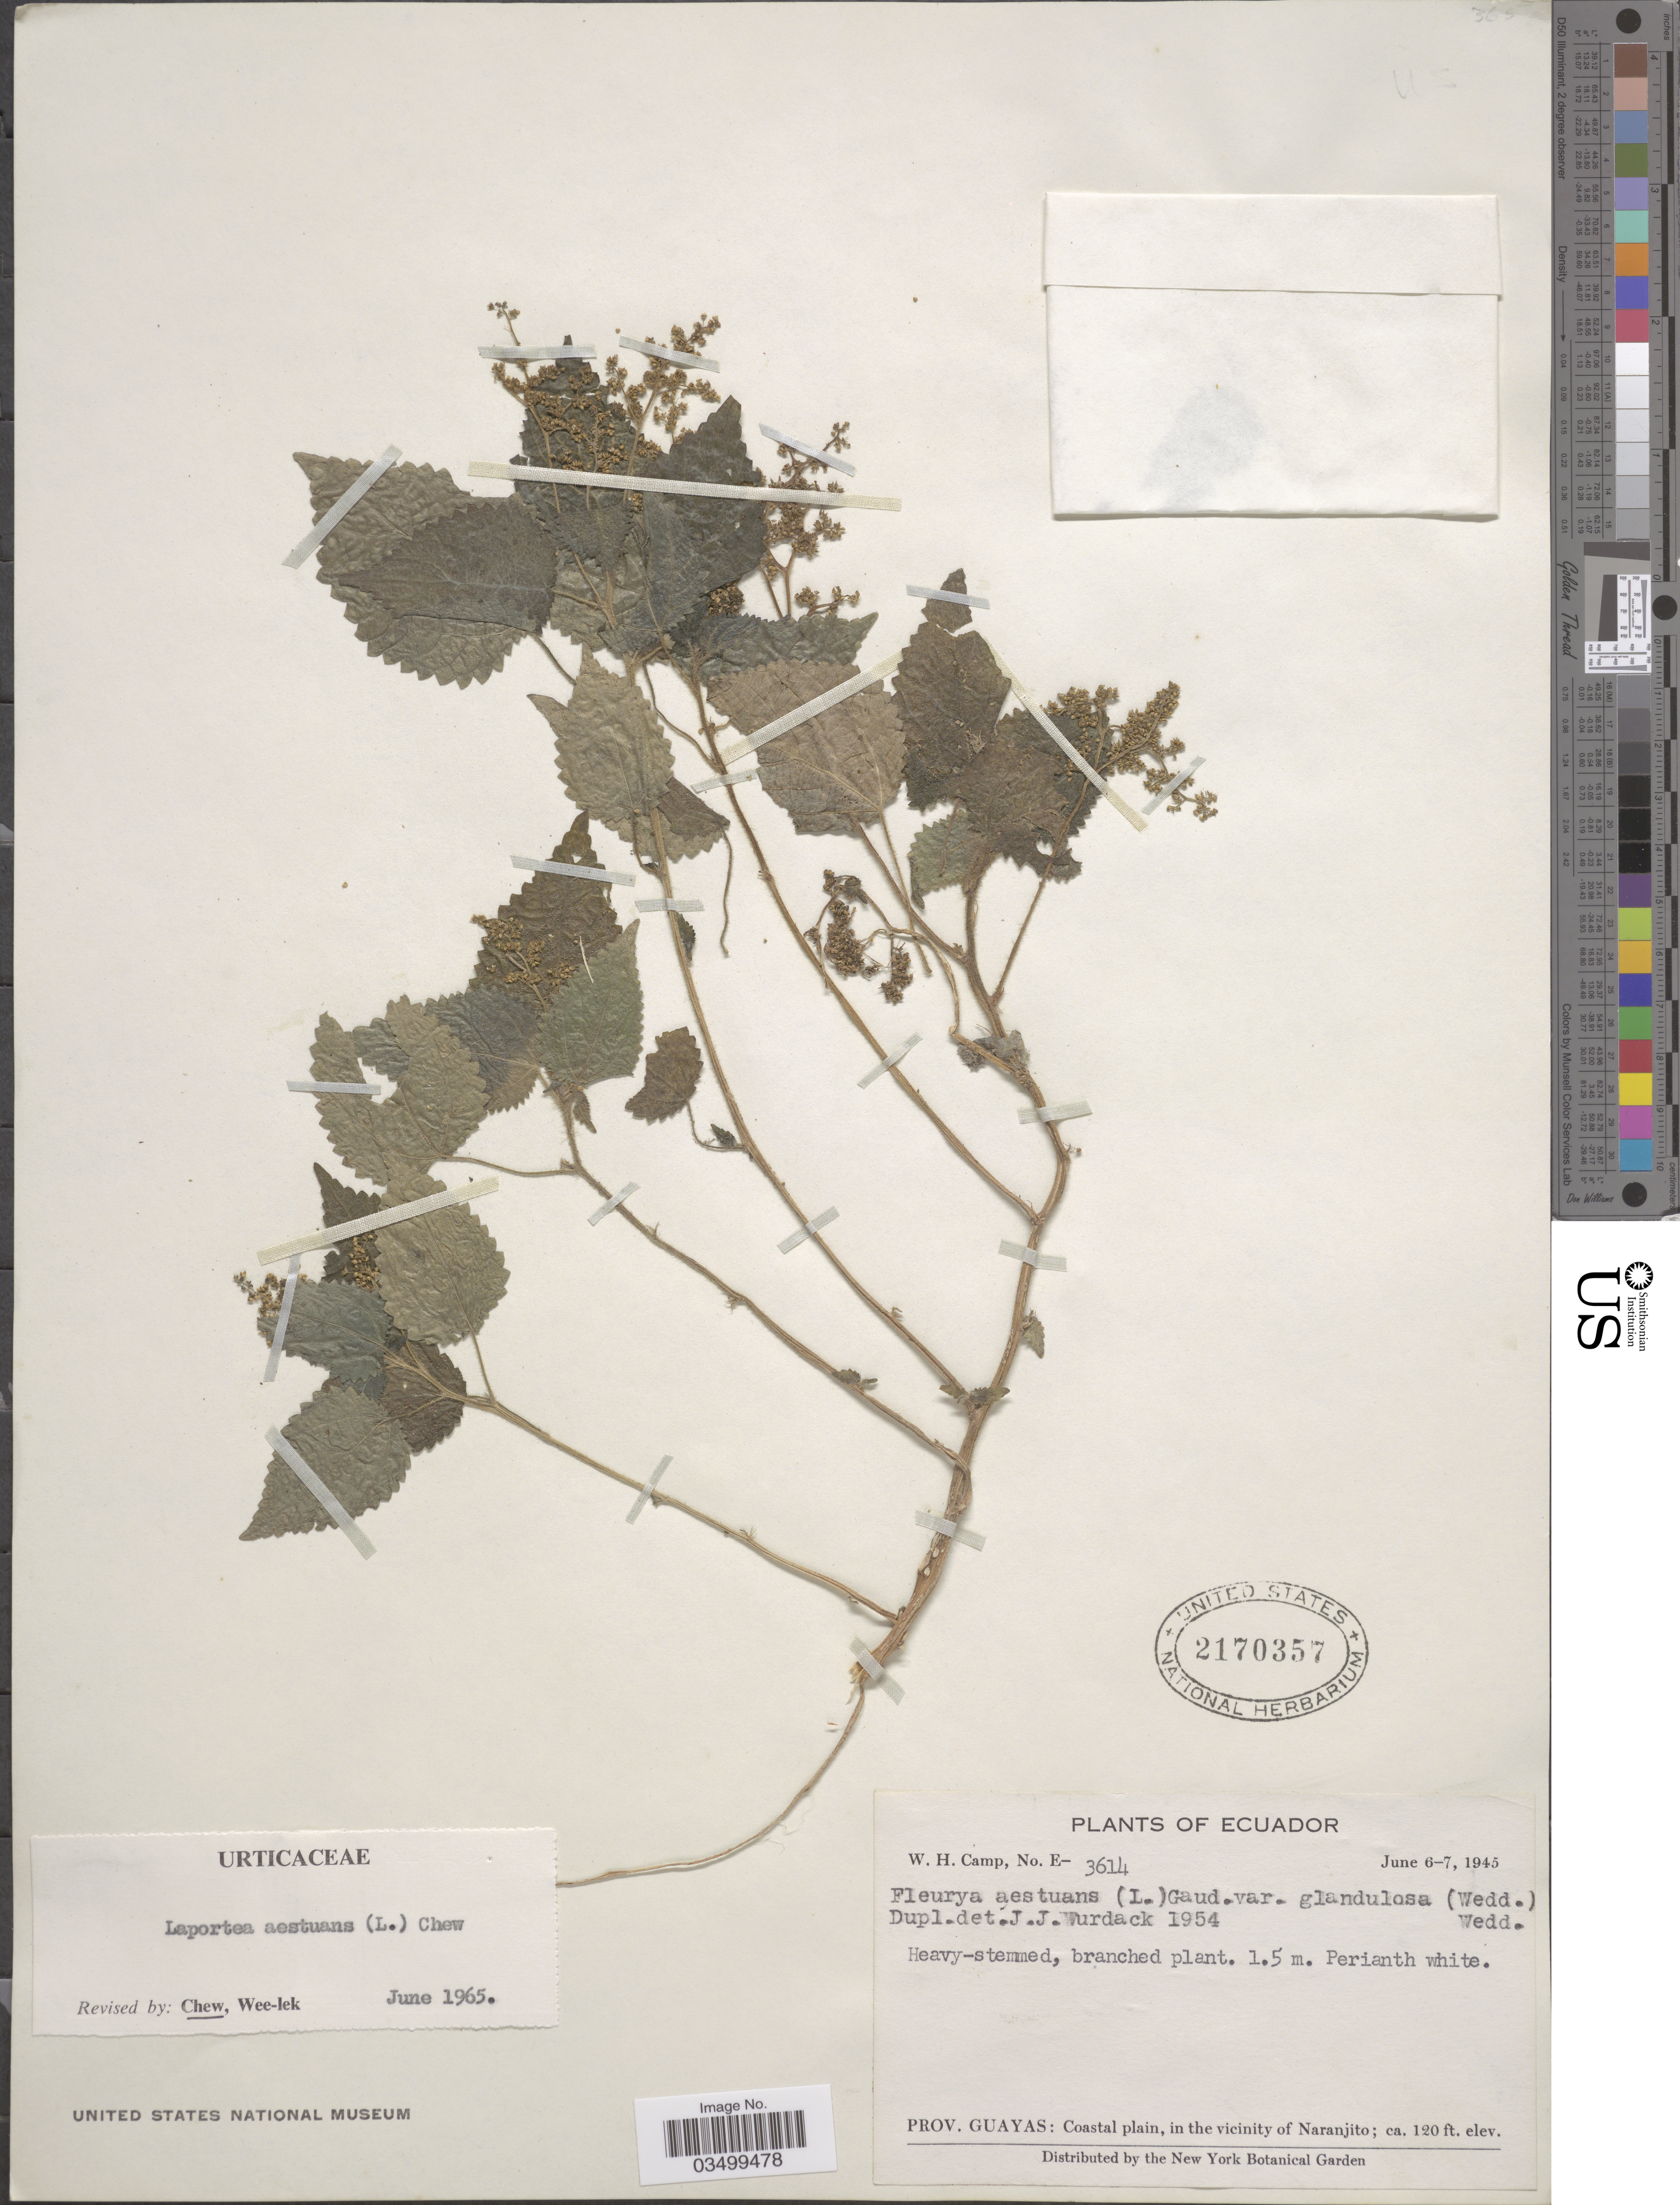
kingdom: Plantae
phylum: Tracheophyta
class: Magnoliopsida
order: Rosales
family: Urticaceae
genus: Laportea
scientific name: Laportea aestuans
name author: (L.) Chew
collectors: W. H. Camp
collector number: E-3614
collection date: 1945-06-06/1945-06-07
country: Ecuador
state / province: Guayas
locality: Coastal plain, in vicinity of Naranjito.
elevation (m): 37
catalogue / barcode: US 2170357